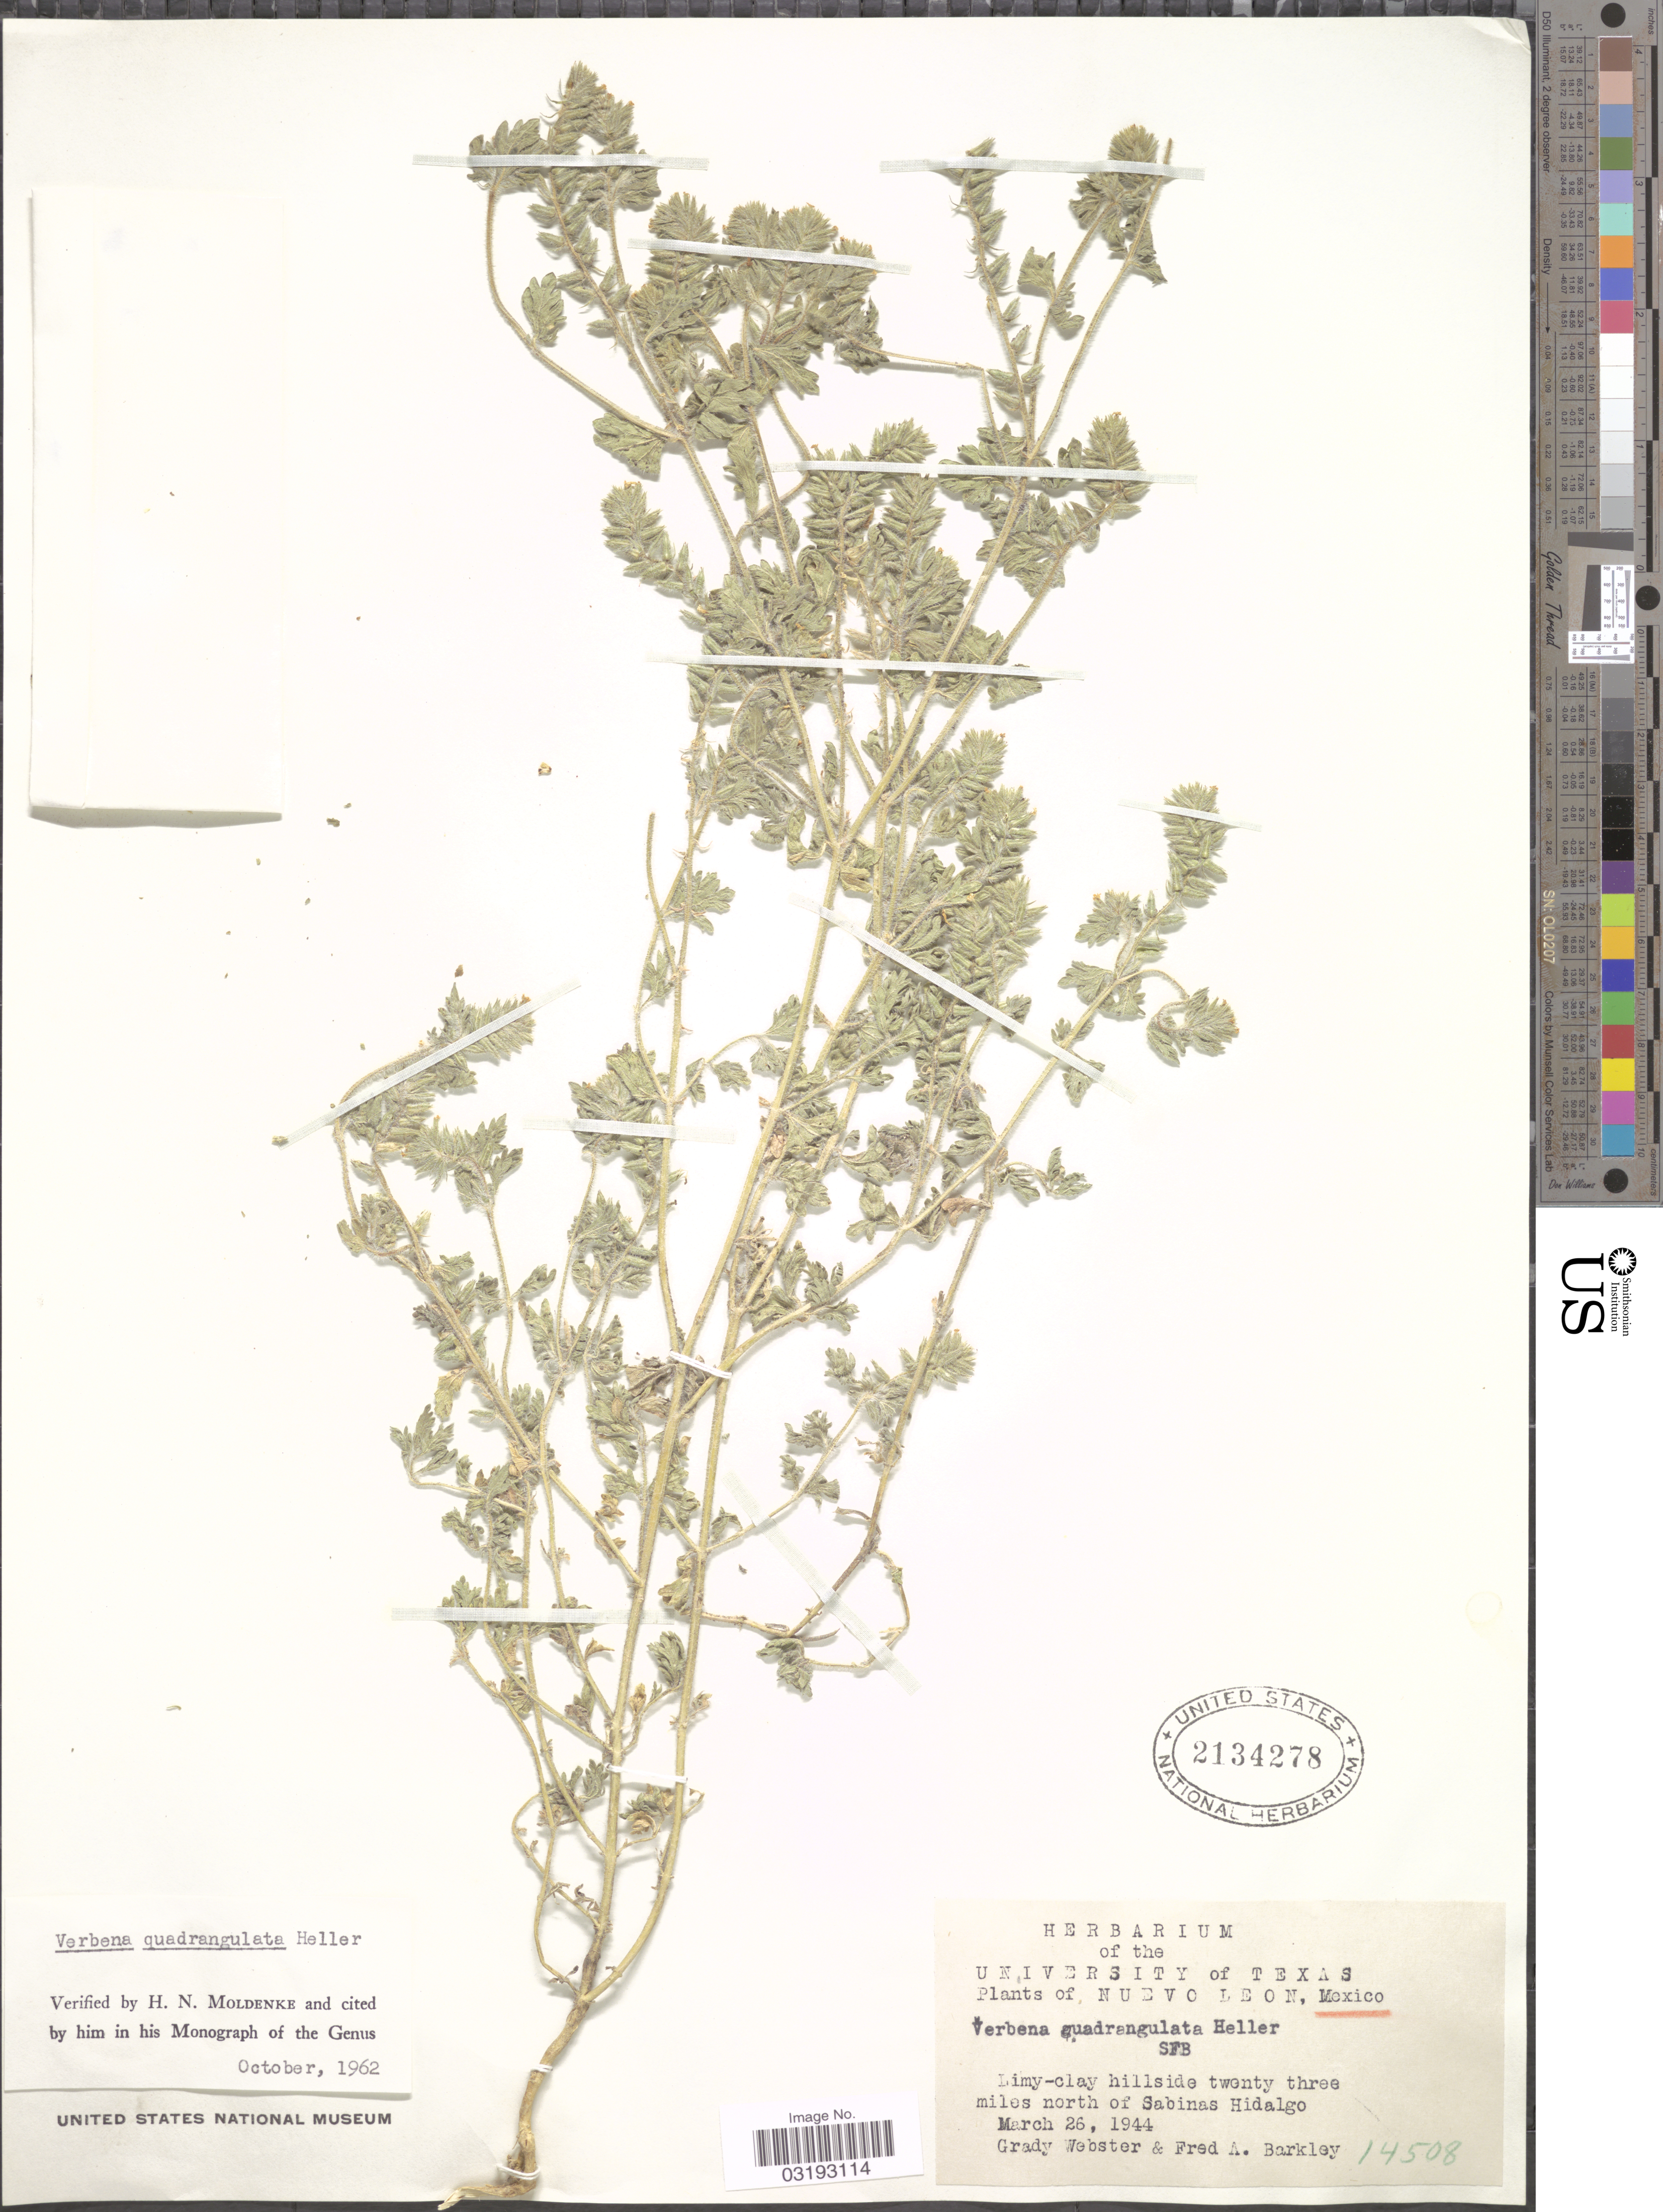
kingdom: Plantae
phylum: Tracheophyta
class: Magnoliopsida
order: Lamiales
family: Verbenaceae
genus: Verbena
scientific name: Verbena quadrangulata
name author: A. Heller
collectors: G. L. Webster & F. A. Barkley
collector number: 14508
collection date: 1944-03-26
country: Mexico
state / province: Nuevo León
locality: Twenty three miles north of Sabinas Hidalgo.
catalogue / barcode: US 2134278